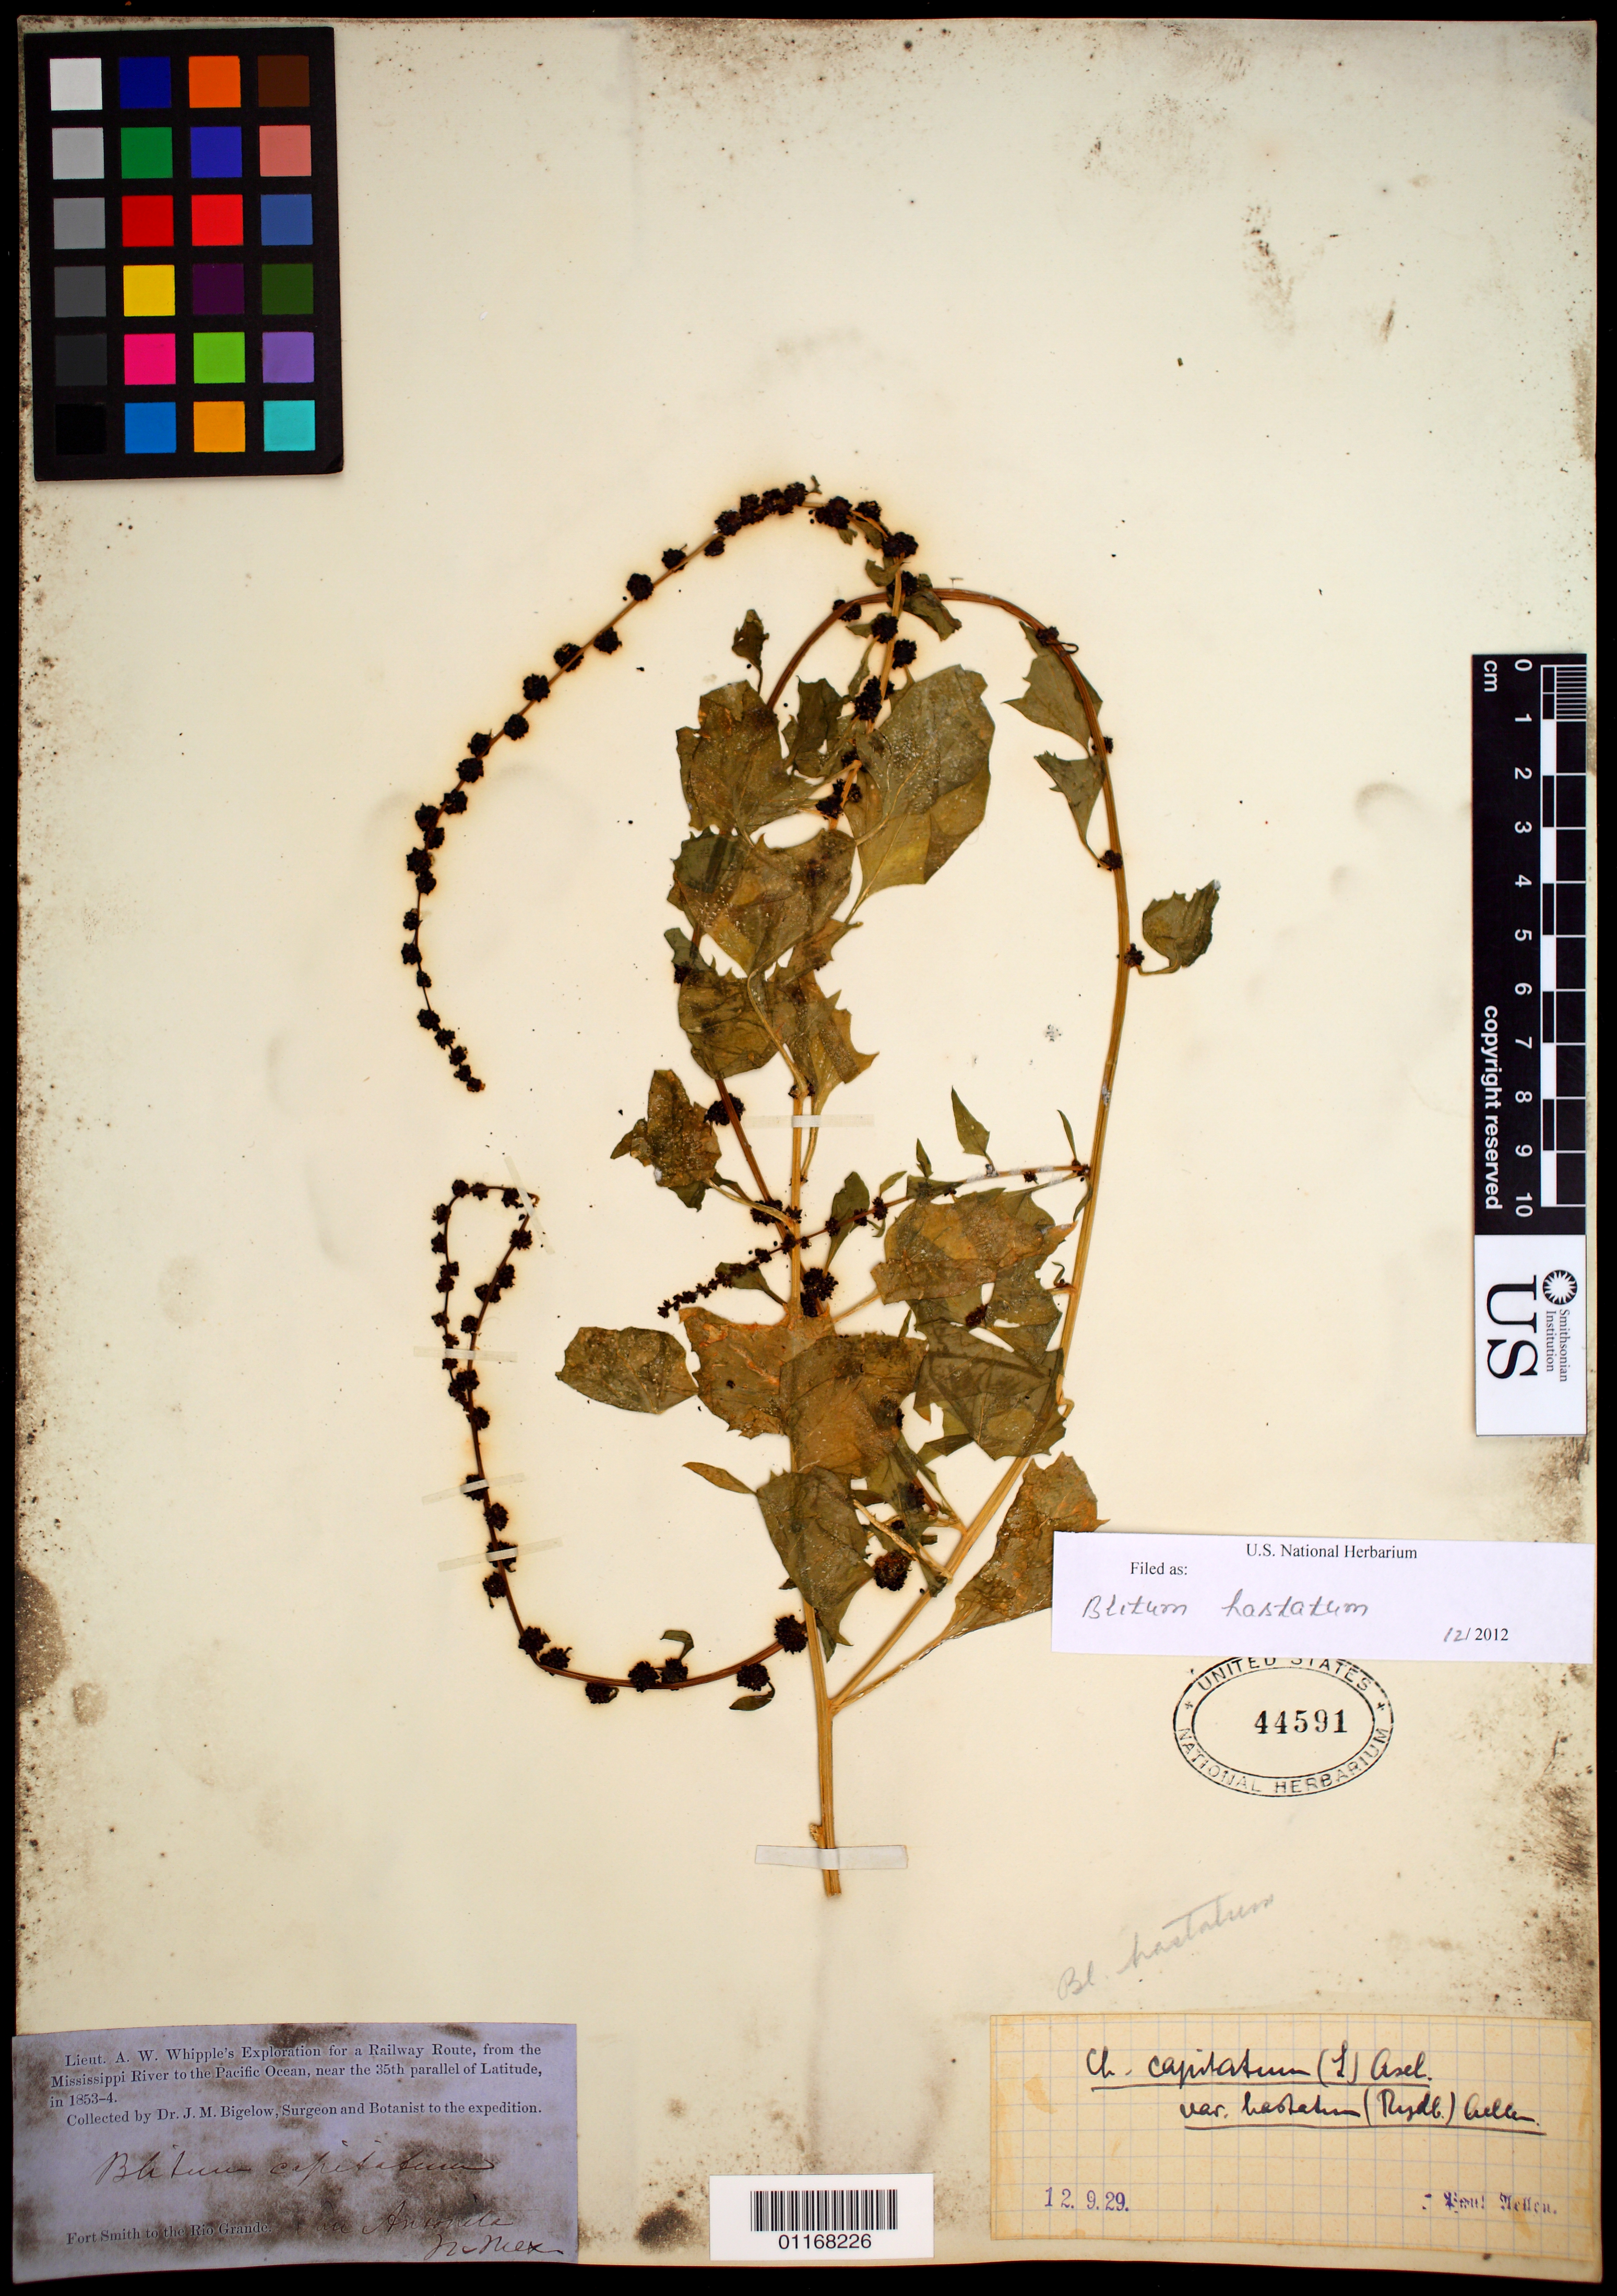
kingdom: Plantae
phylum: Tracheophyta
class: Magnoliopsida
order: Caryophyllales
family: Amaranthaceae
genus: Blitum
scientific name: Blitum hastatum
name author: Rydb.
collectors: J. M. Bigelow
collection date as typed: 1853 to -- --- 1854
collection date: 1853/1854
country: United States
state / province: New Mexico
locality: Fort Smith to the Rio Grande.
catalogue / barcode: US 44591